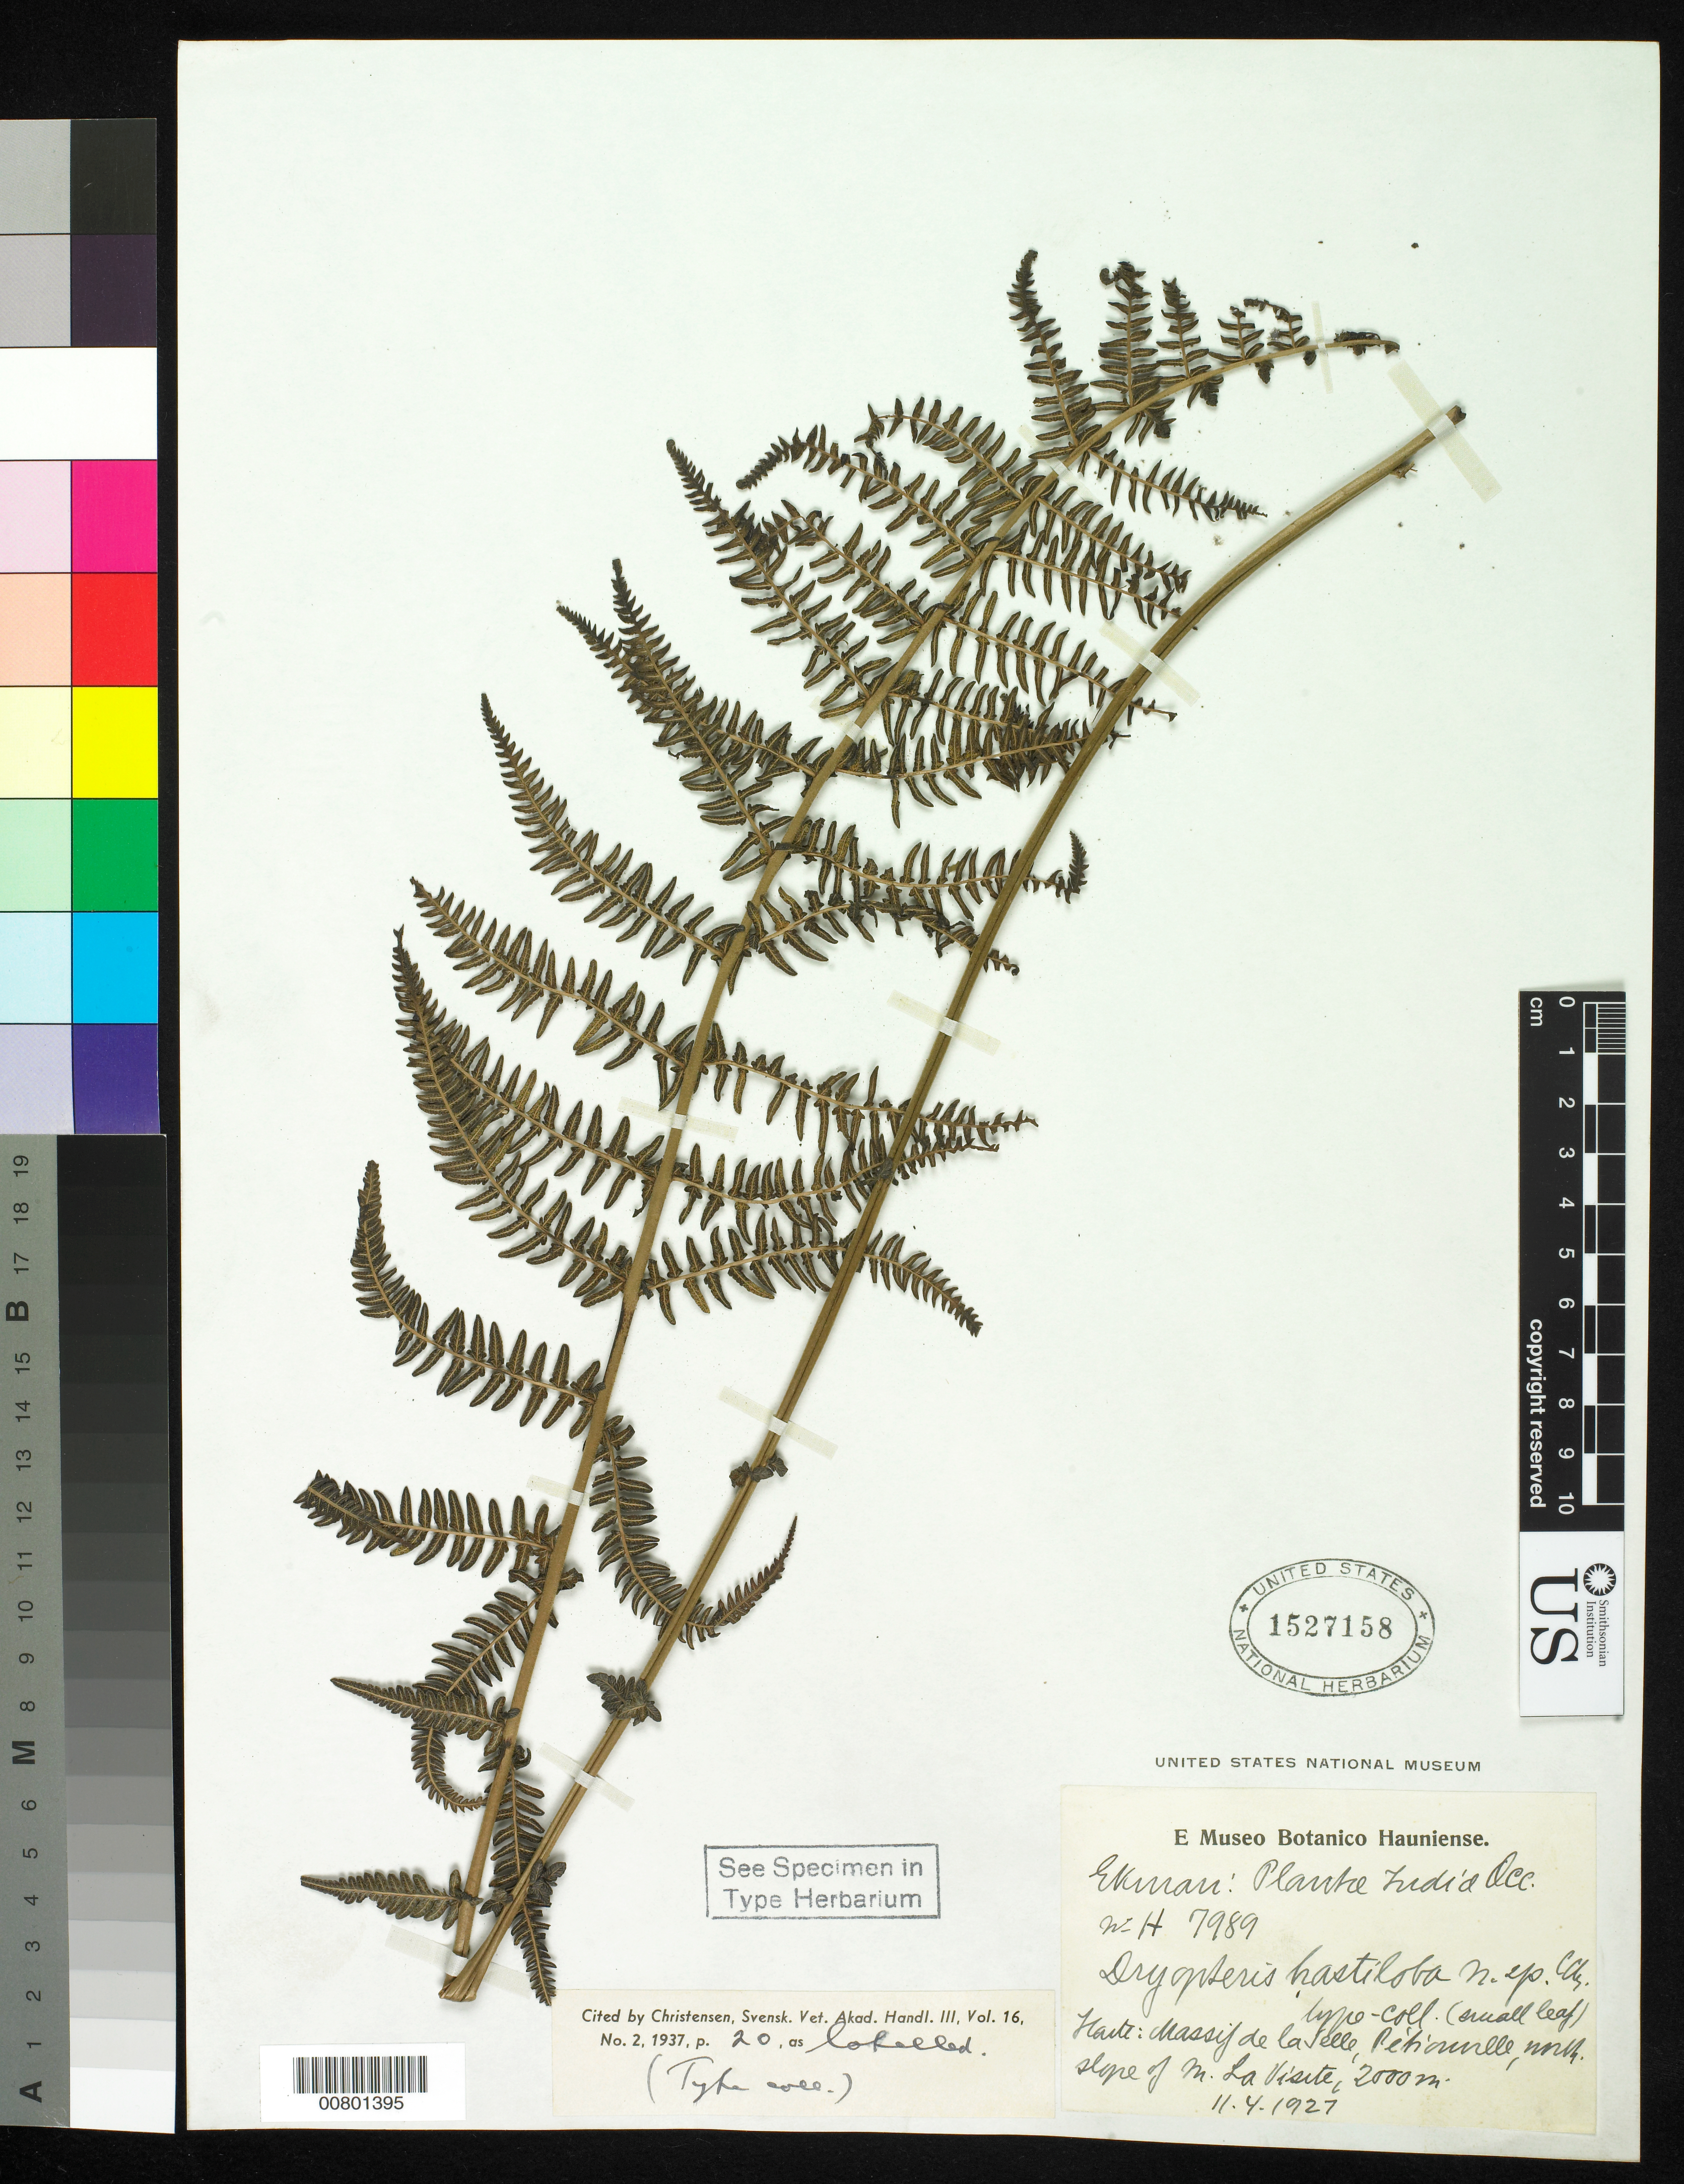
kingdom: Plantae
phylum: Tracheophyta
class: Polypodiopsida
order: Polypodiales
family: Dryopteridaceae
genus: Dryopteris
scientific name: Dryopteris hastiloba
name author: C. Chr.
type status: Isotype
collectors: E. L. Ekman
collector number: H 7989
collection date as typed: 11 Apr 1927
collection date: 1927-04-11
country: Haiti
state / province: Ouest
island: Hispaniola Island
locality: Petionville, N slope of Morne La Visite.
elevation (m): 2000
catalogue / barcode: US 1527158